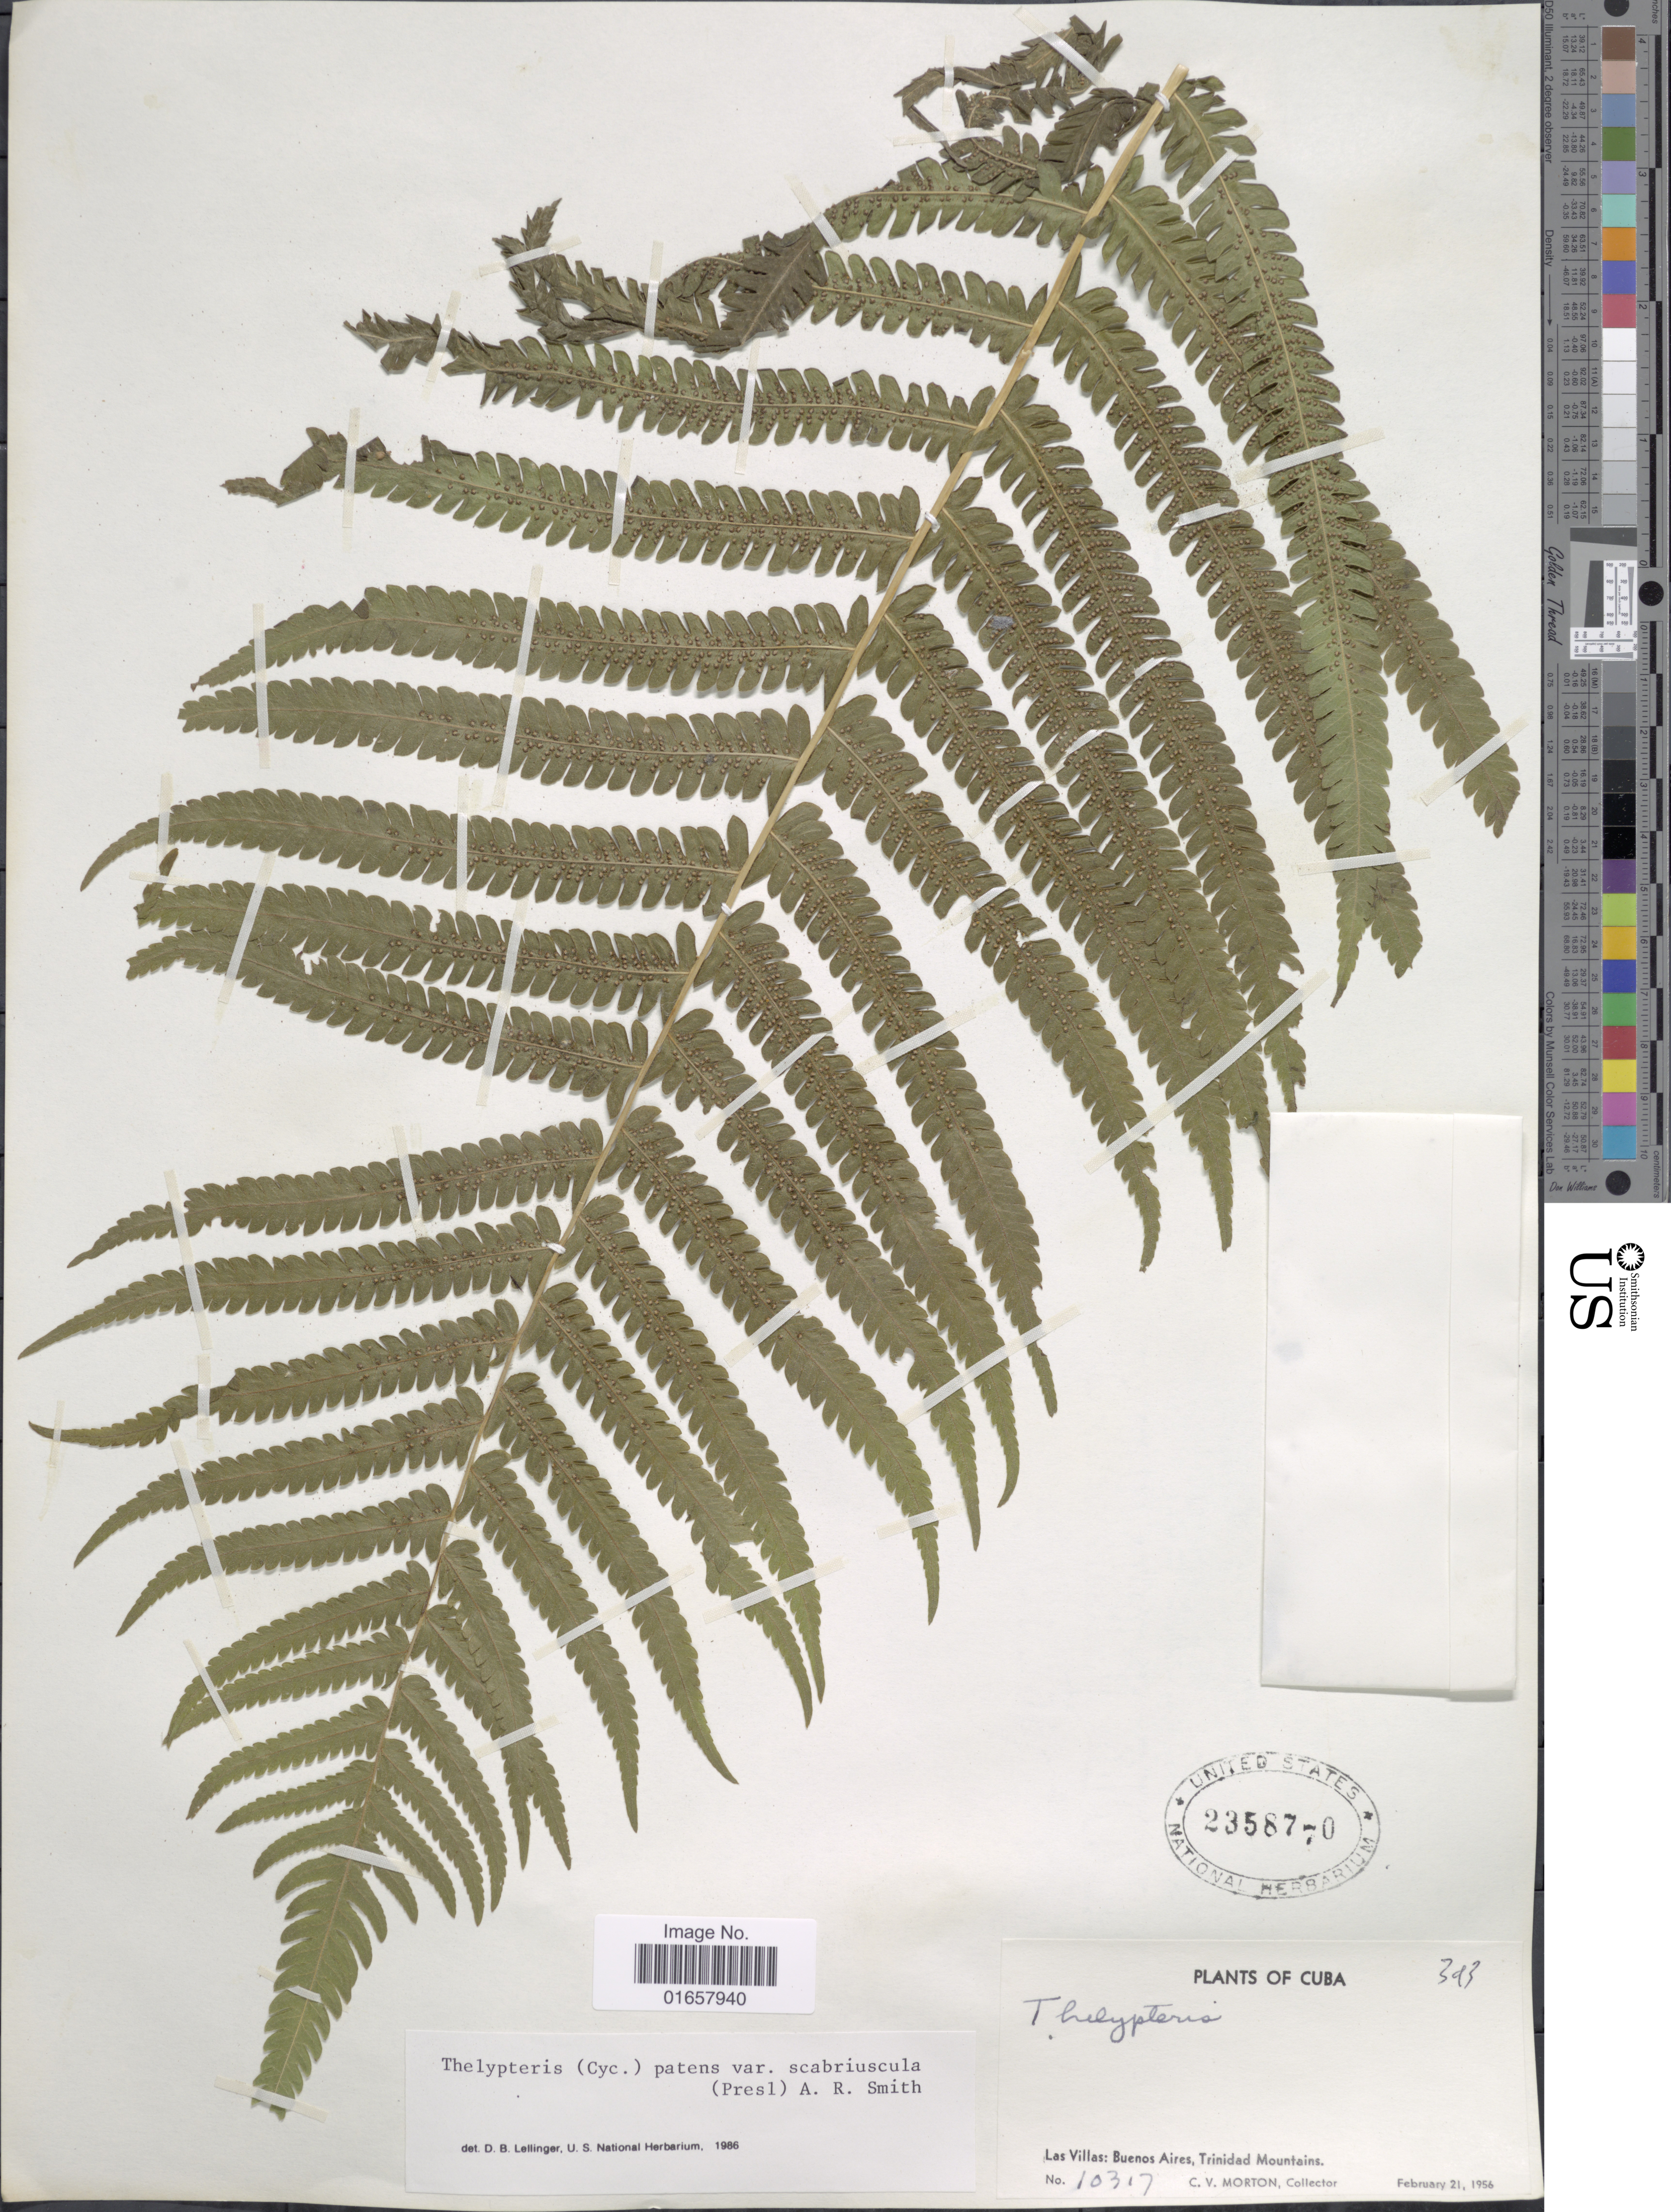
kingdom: Plantae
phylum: Tracheophyta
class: Polypodiopsida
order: Polypodiales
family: Thelypteridaceae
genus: Christella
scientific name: Christella patens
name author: (Sw.) Holttum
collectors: C. V. Morton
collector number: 10317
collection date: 1956-02-21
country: Cuba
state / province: Las Villas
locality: Cuba, Las Villas: Buenos Aires, Trinidad Mountains.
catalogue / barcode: US 2358770